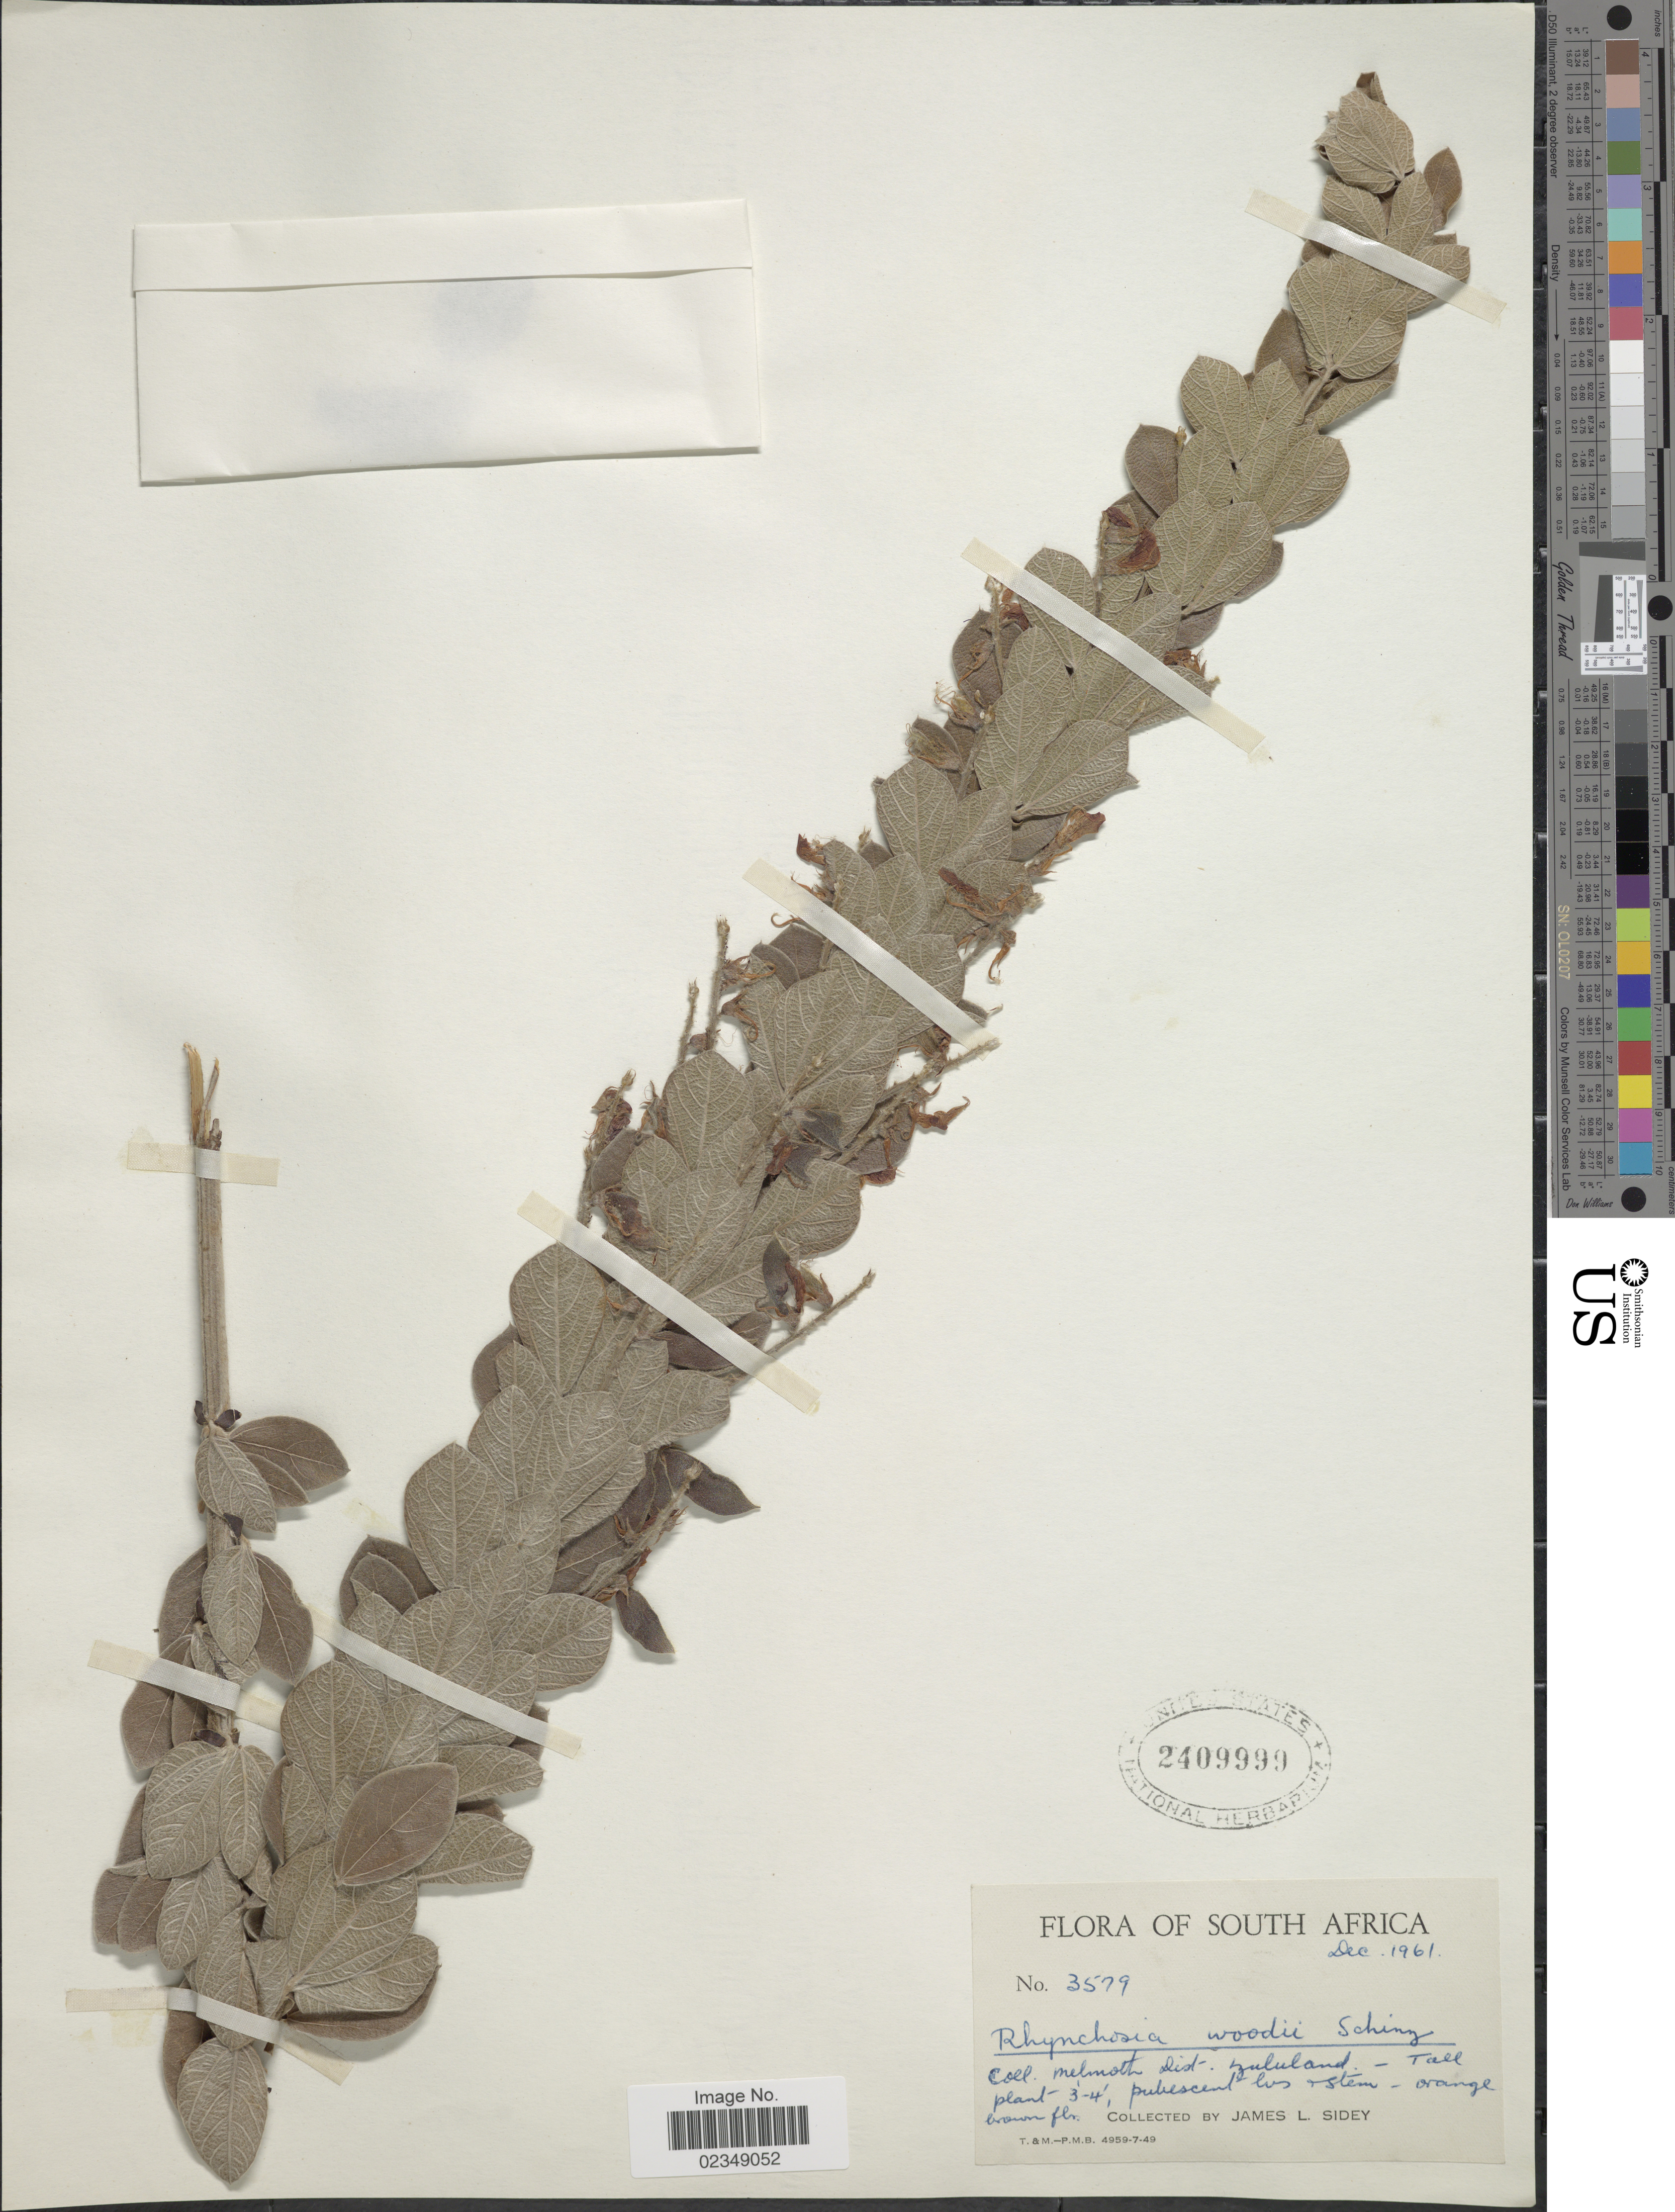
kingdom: Plantae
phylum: Tracheophyta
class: Magnoliopsida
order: Fabales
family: Fabaceae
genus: Rhynchosia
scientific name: Rhynchosia woodii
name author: Schinz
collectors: J. L. Sidey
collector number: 3579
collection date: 1961-12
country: South Africa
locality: Melmoth Dist. Zululand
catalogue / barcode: US 2409999